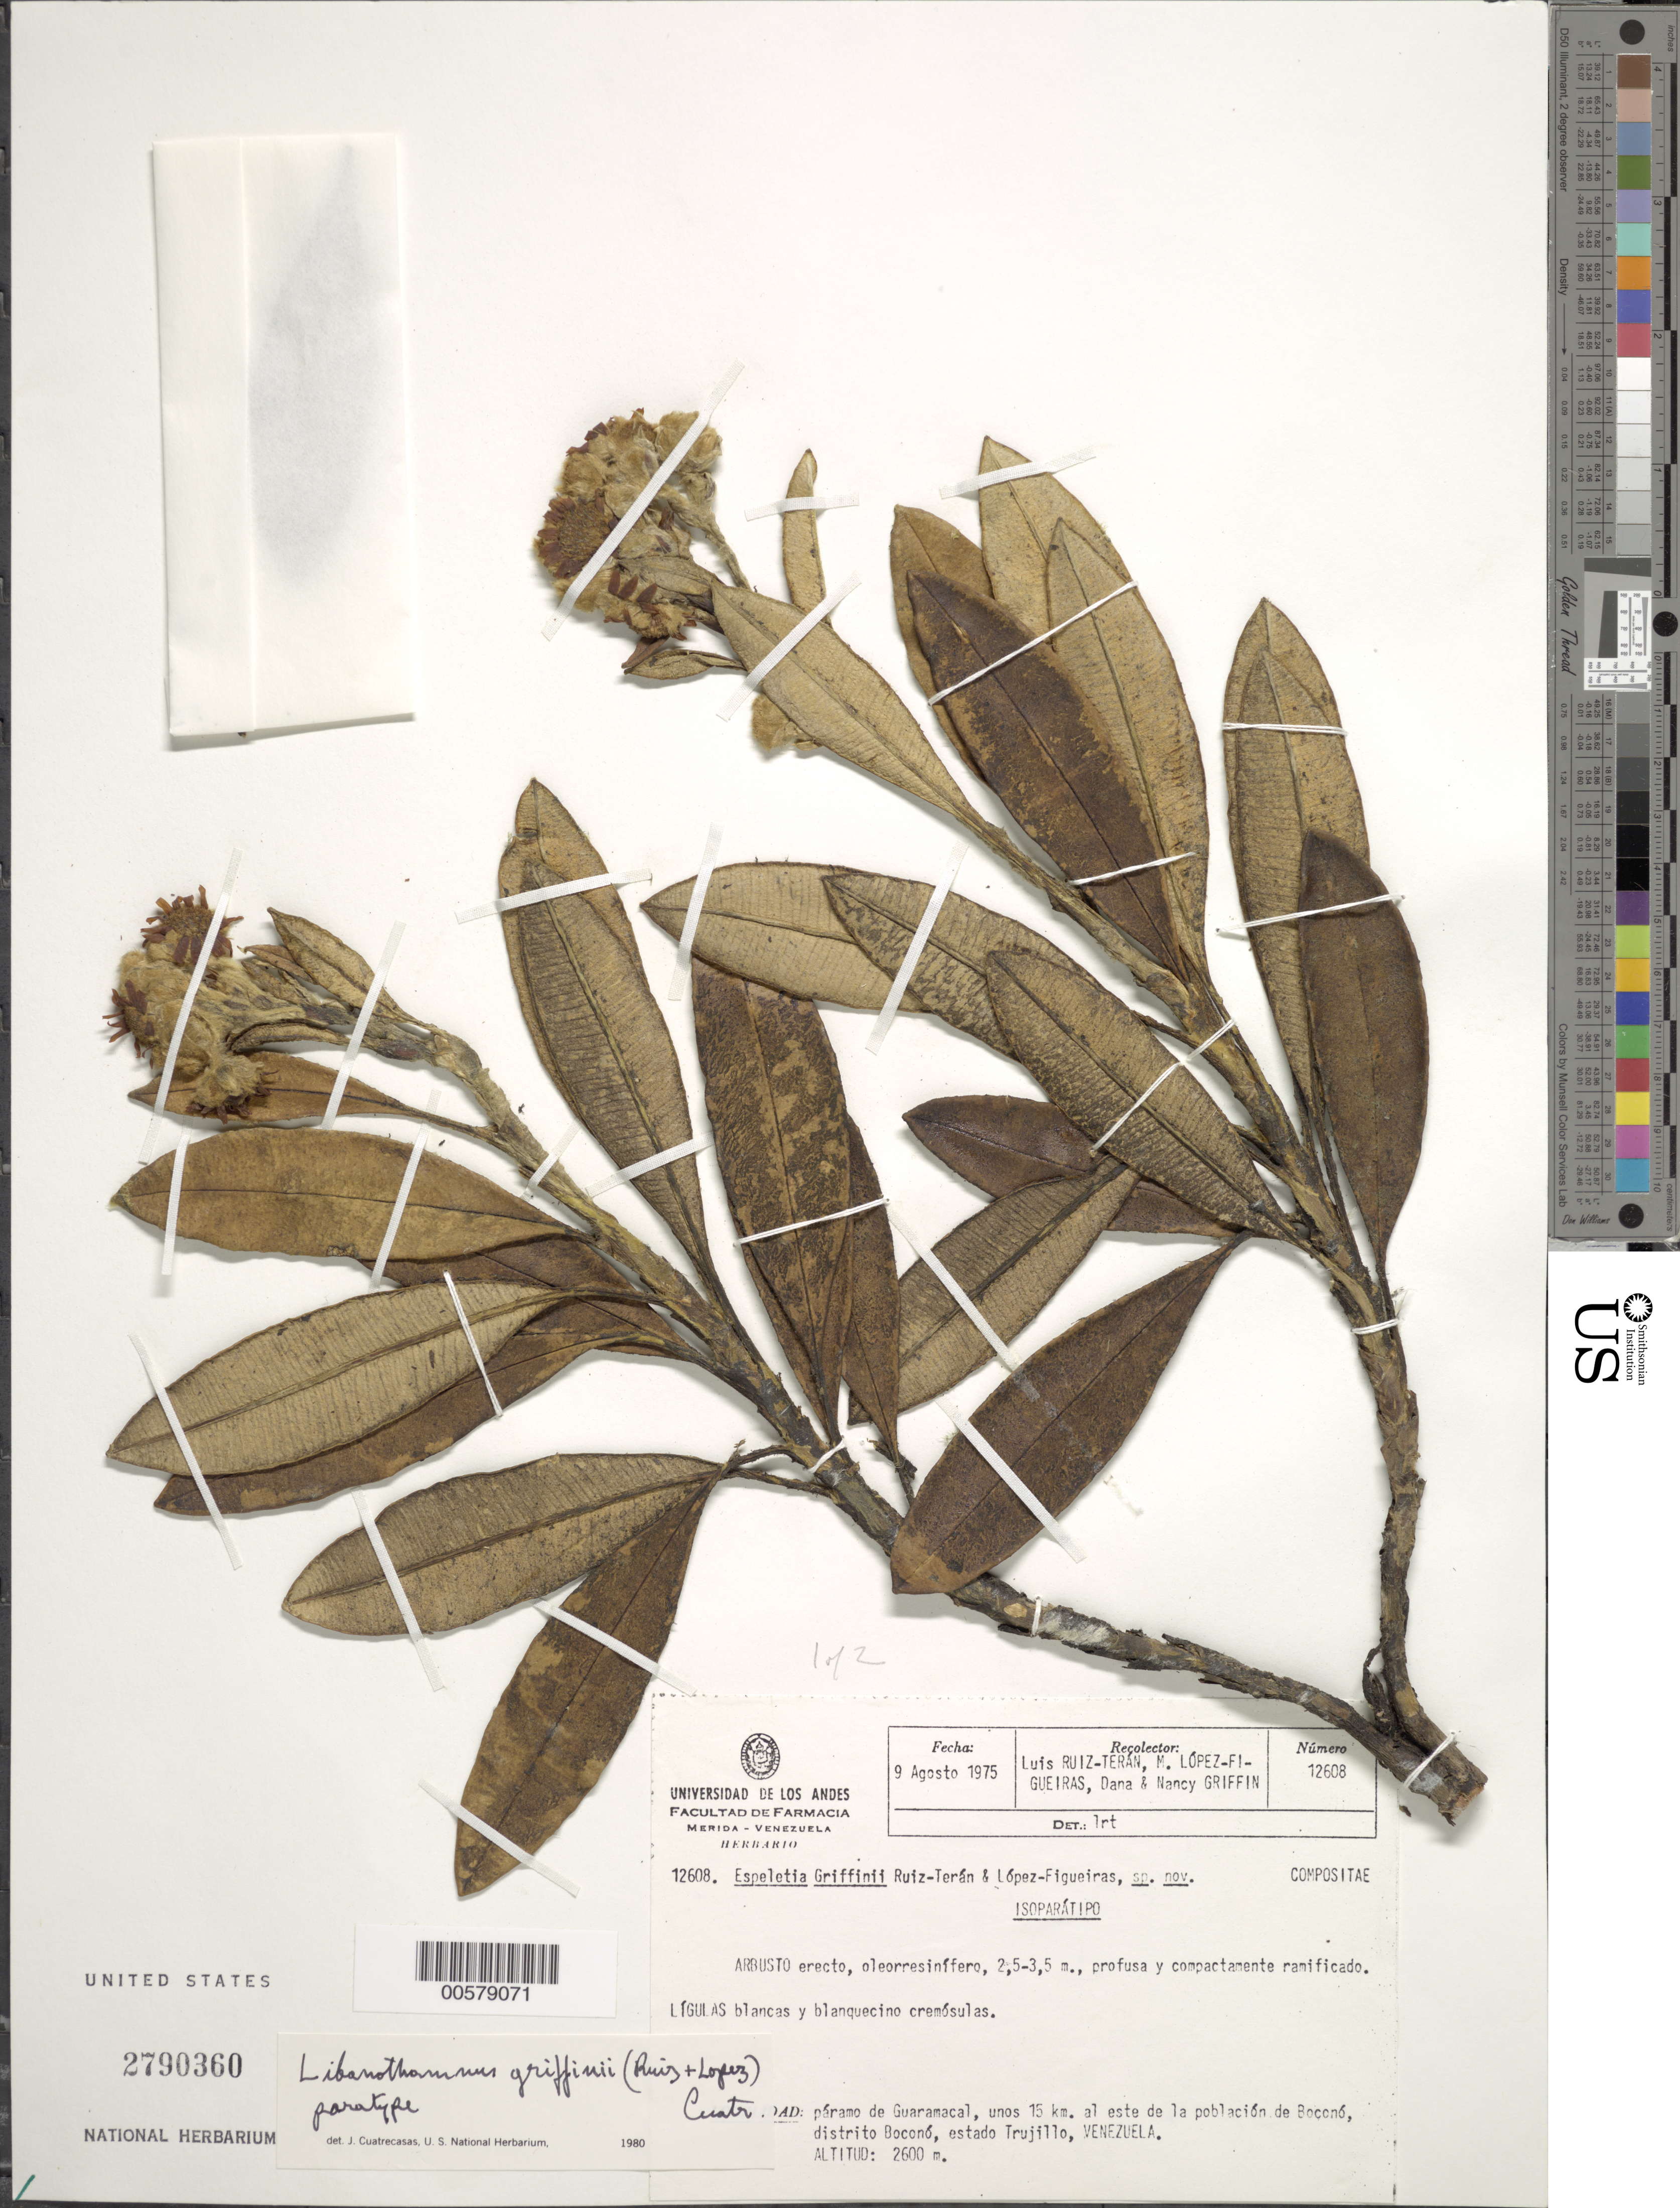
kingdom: Plantae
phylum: Tracheophyta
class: Magnoliopsida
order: Asterales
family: Asteraceae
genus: Libanothamnus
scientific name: Libanothamnus griffinii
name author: (Ruíz-Terán & López Fig.) Cuatrec.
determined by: Cuatrecasas, J.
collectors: L. E. Ruíz-Terán, M. López Figueiras, D. Griffin & N. Griffin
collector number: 12608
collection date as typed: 09 Aug 1975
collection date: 1975-08-09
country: Venezuela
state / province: Trujillo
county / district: Boconó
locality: Páramo de Guaramacal, 15 km E de Boconó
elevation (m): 2600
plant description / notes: US, VEN; Isoparatype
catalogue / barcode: US 2790360